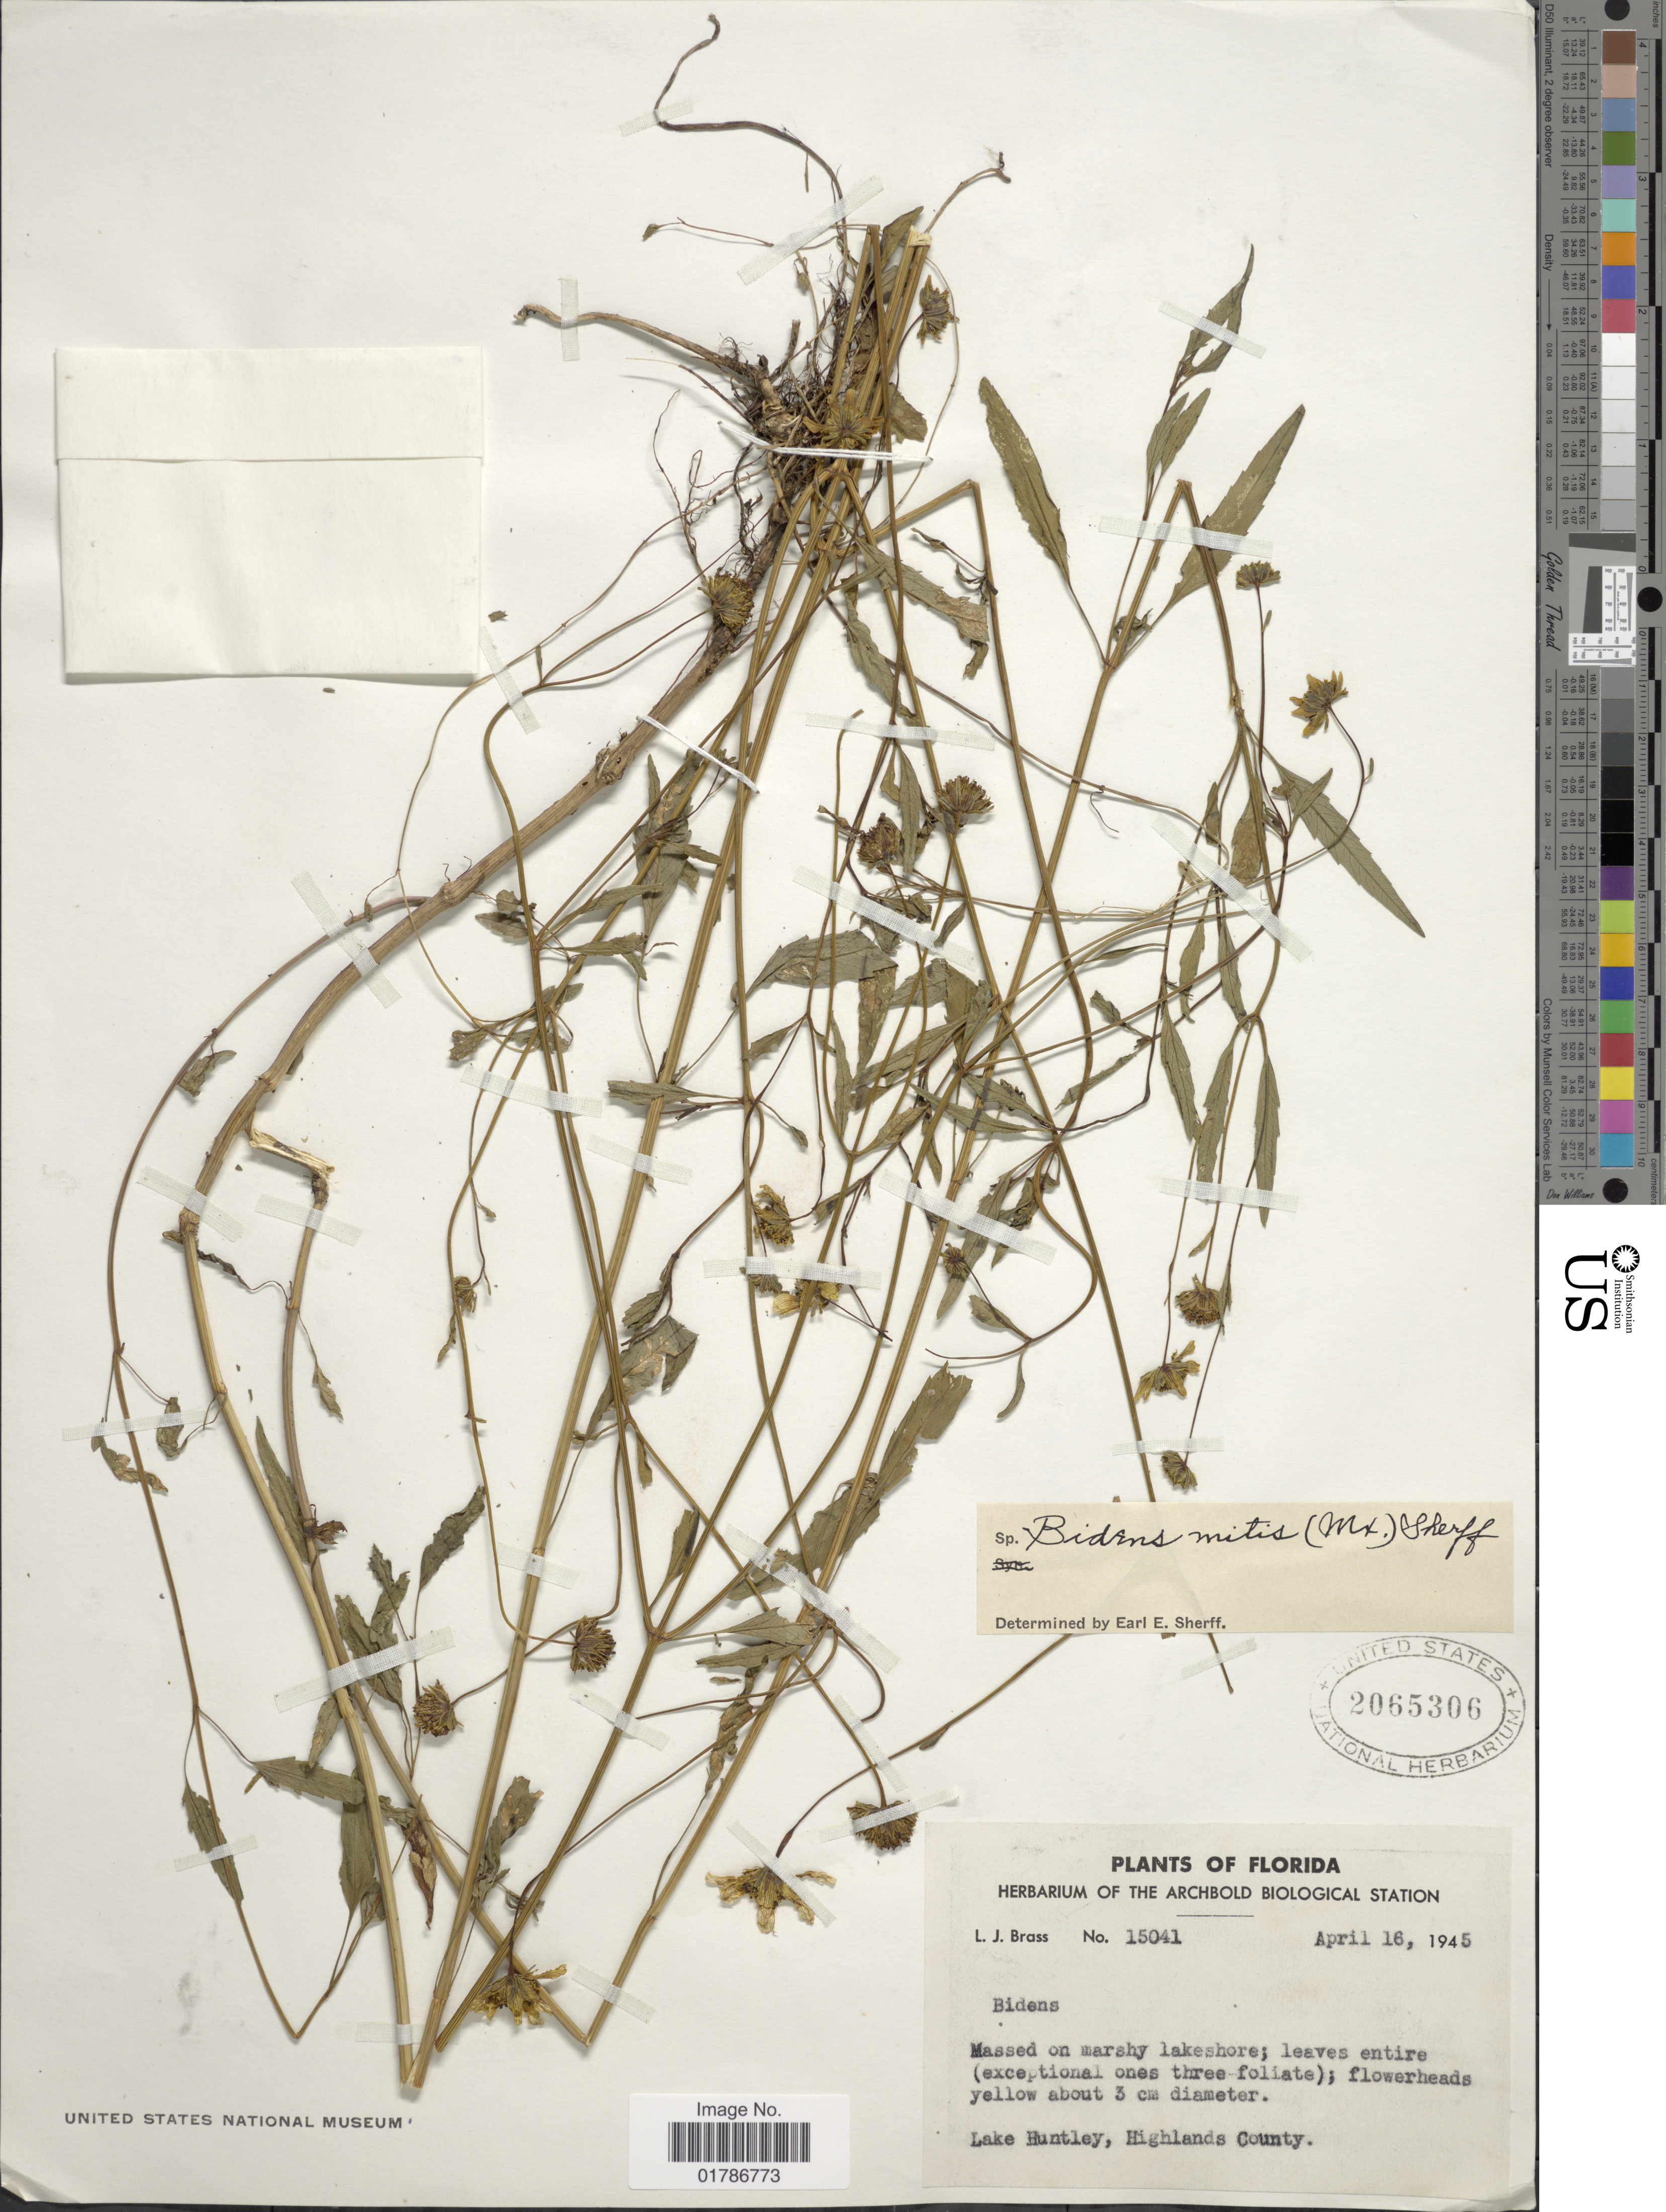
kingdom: Plantae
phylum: Tracheophyta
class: Magnoliopsida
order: Asterales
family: Asteraceae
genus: Bidens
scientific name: Bidens mitis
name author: (Michx.) Sherff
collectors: L. J. Brass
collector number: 15041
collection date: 1945-04-16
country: United States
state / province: Florida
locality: Lake Huntley, Highlands County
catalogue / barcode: US 2065306